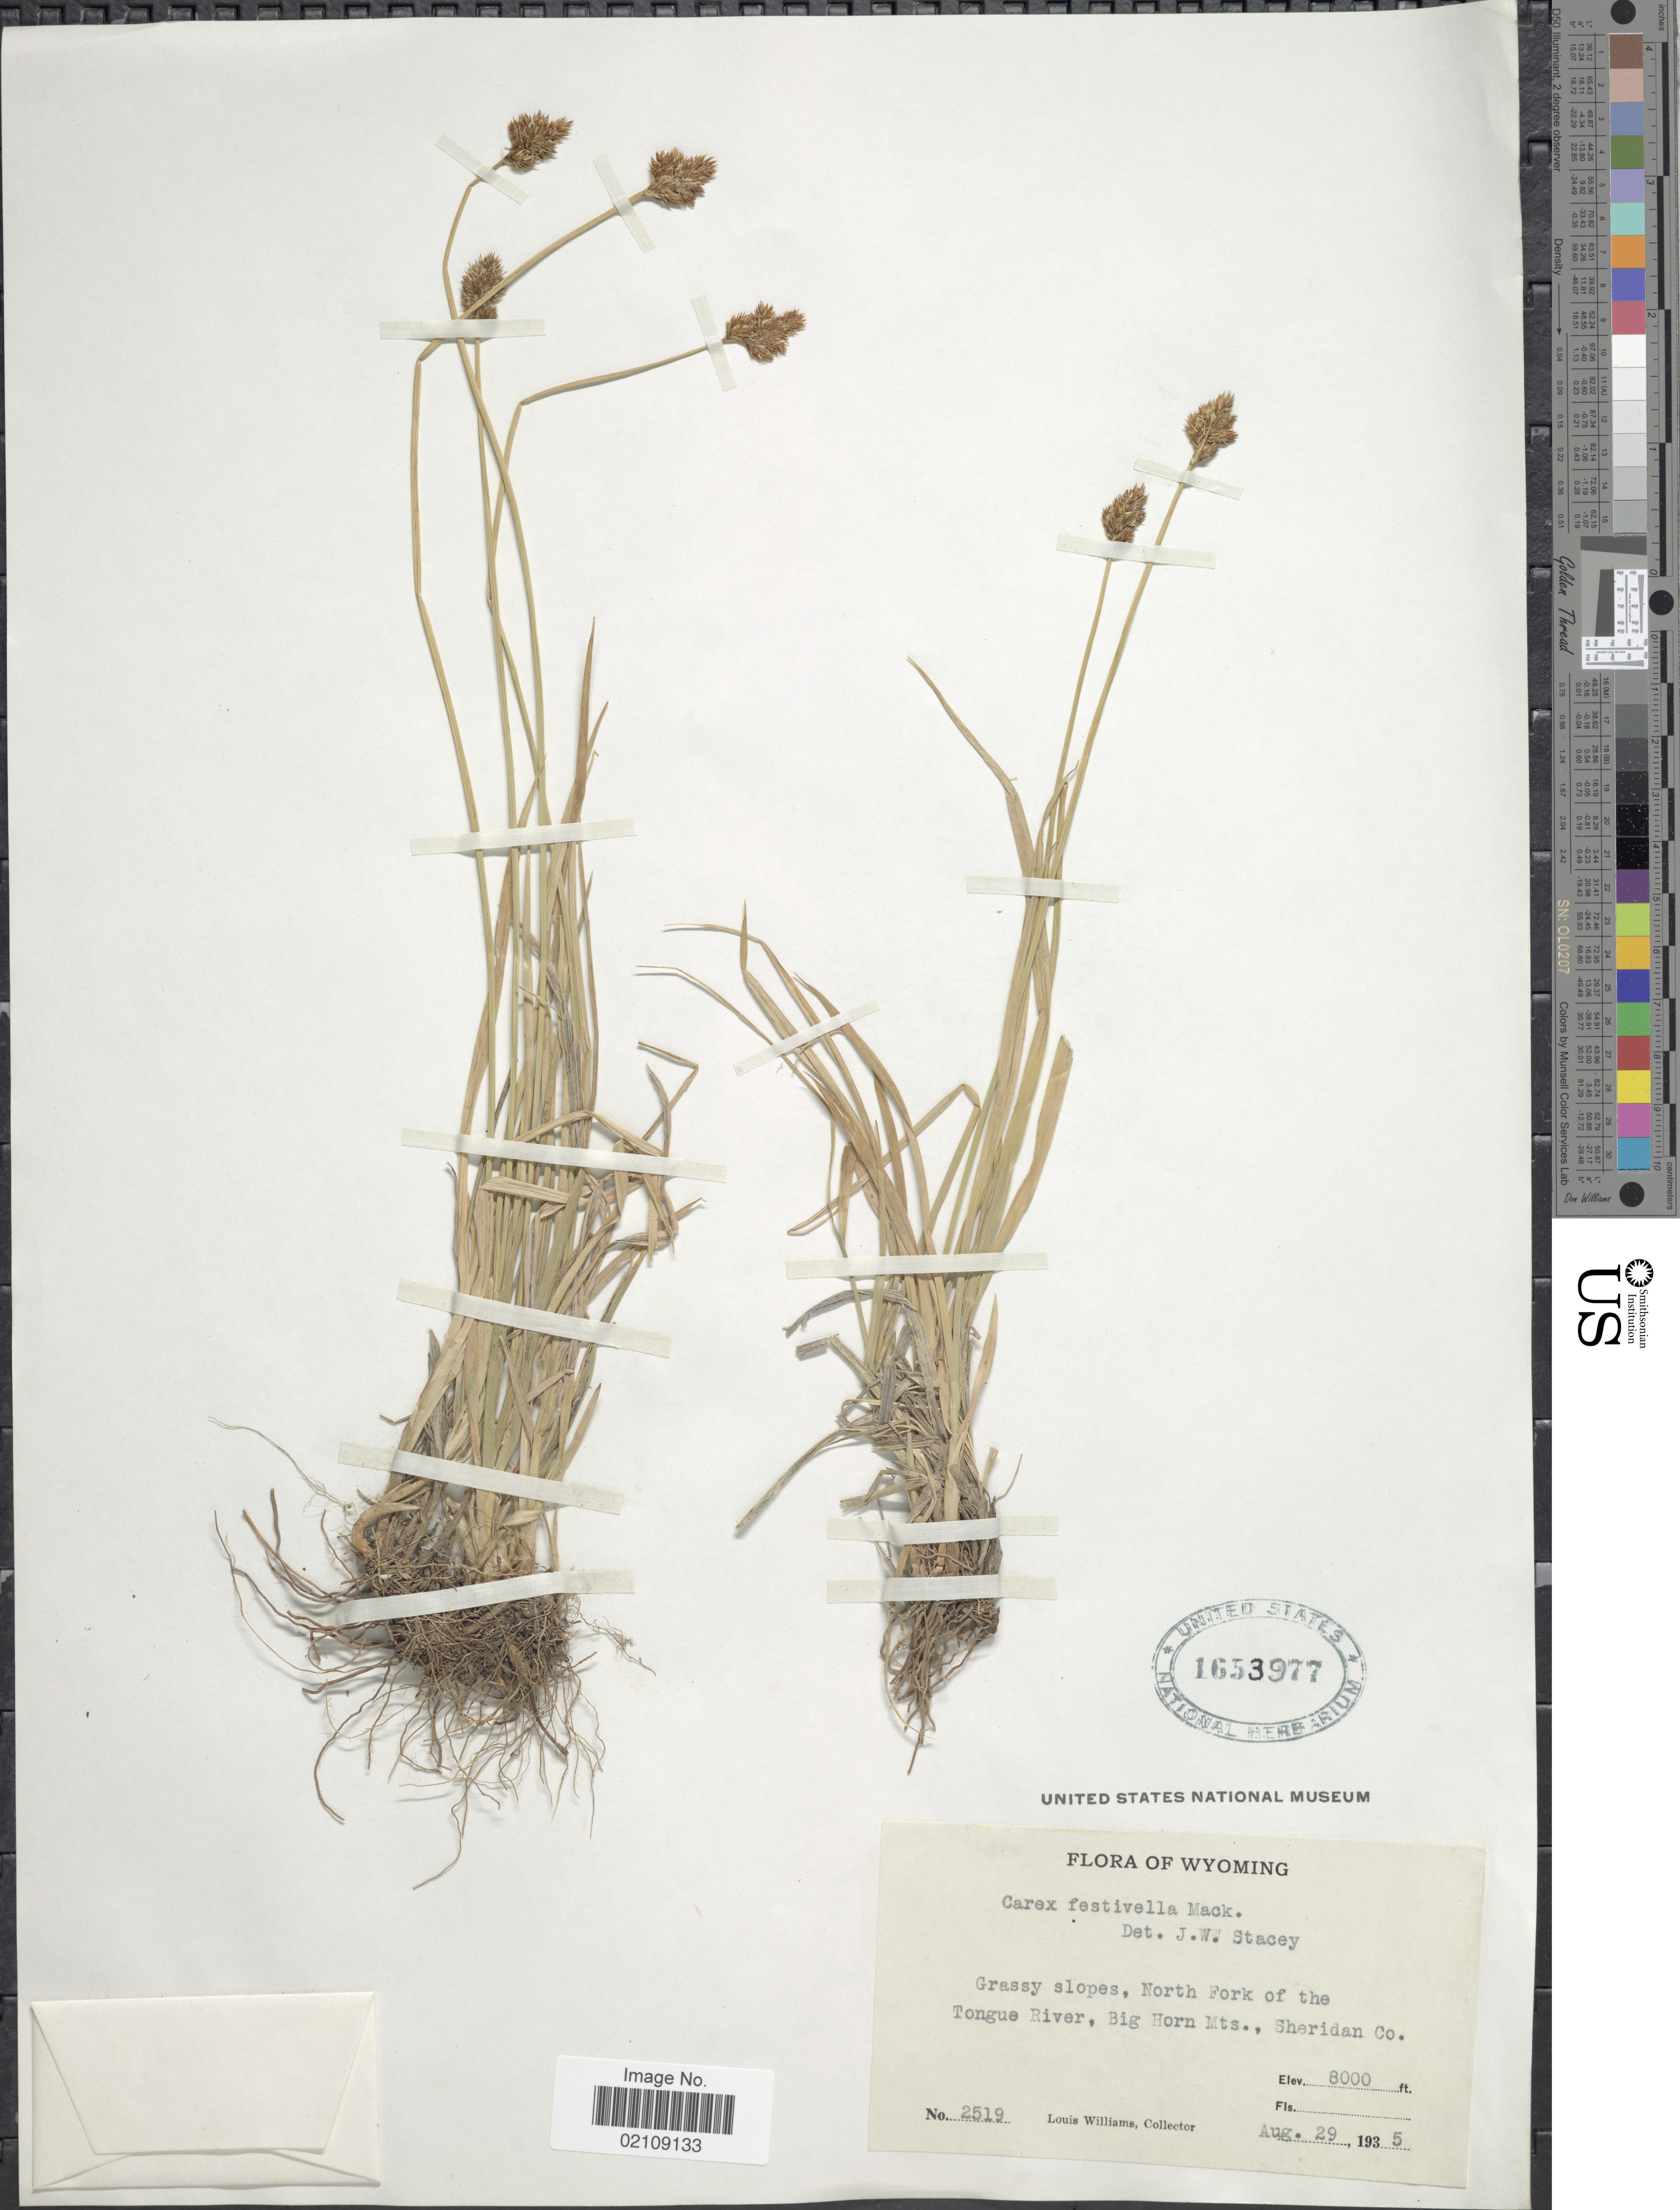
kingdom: Plantae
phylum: Tracheophyta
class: Liliopsida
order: Poales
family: Cyperaceae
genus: Carex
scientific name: Carex microptera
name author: Mack.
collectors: L. G. Williams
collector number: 2519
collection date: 1935-08-29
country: United States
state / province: Wyoming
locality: North Fork of the Tongue River, Big Horn Mts., Sheridan Co.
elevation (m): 2438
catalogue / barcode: US 1653977